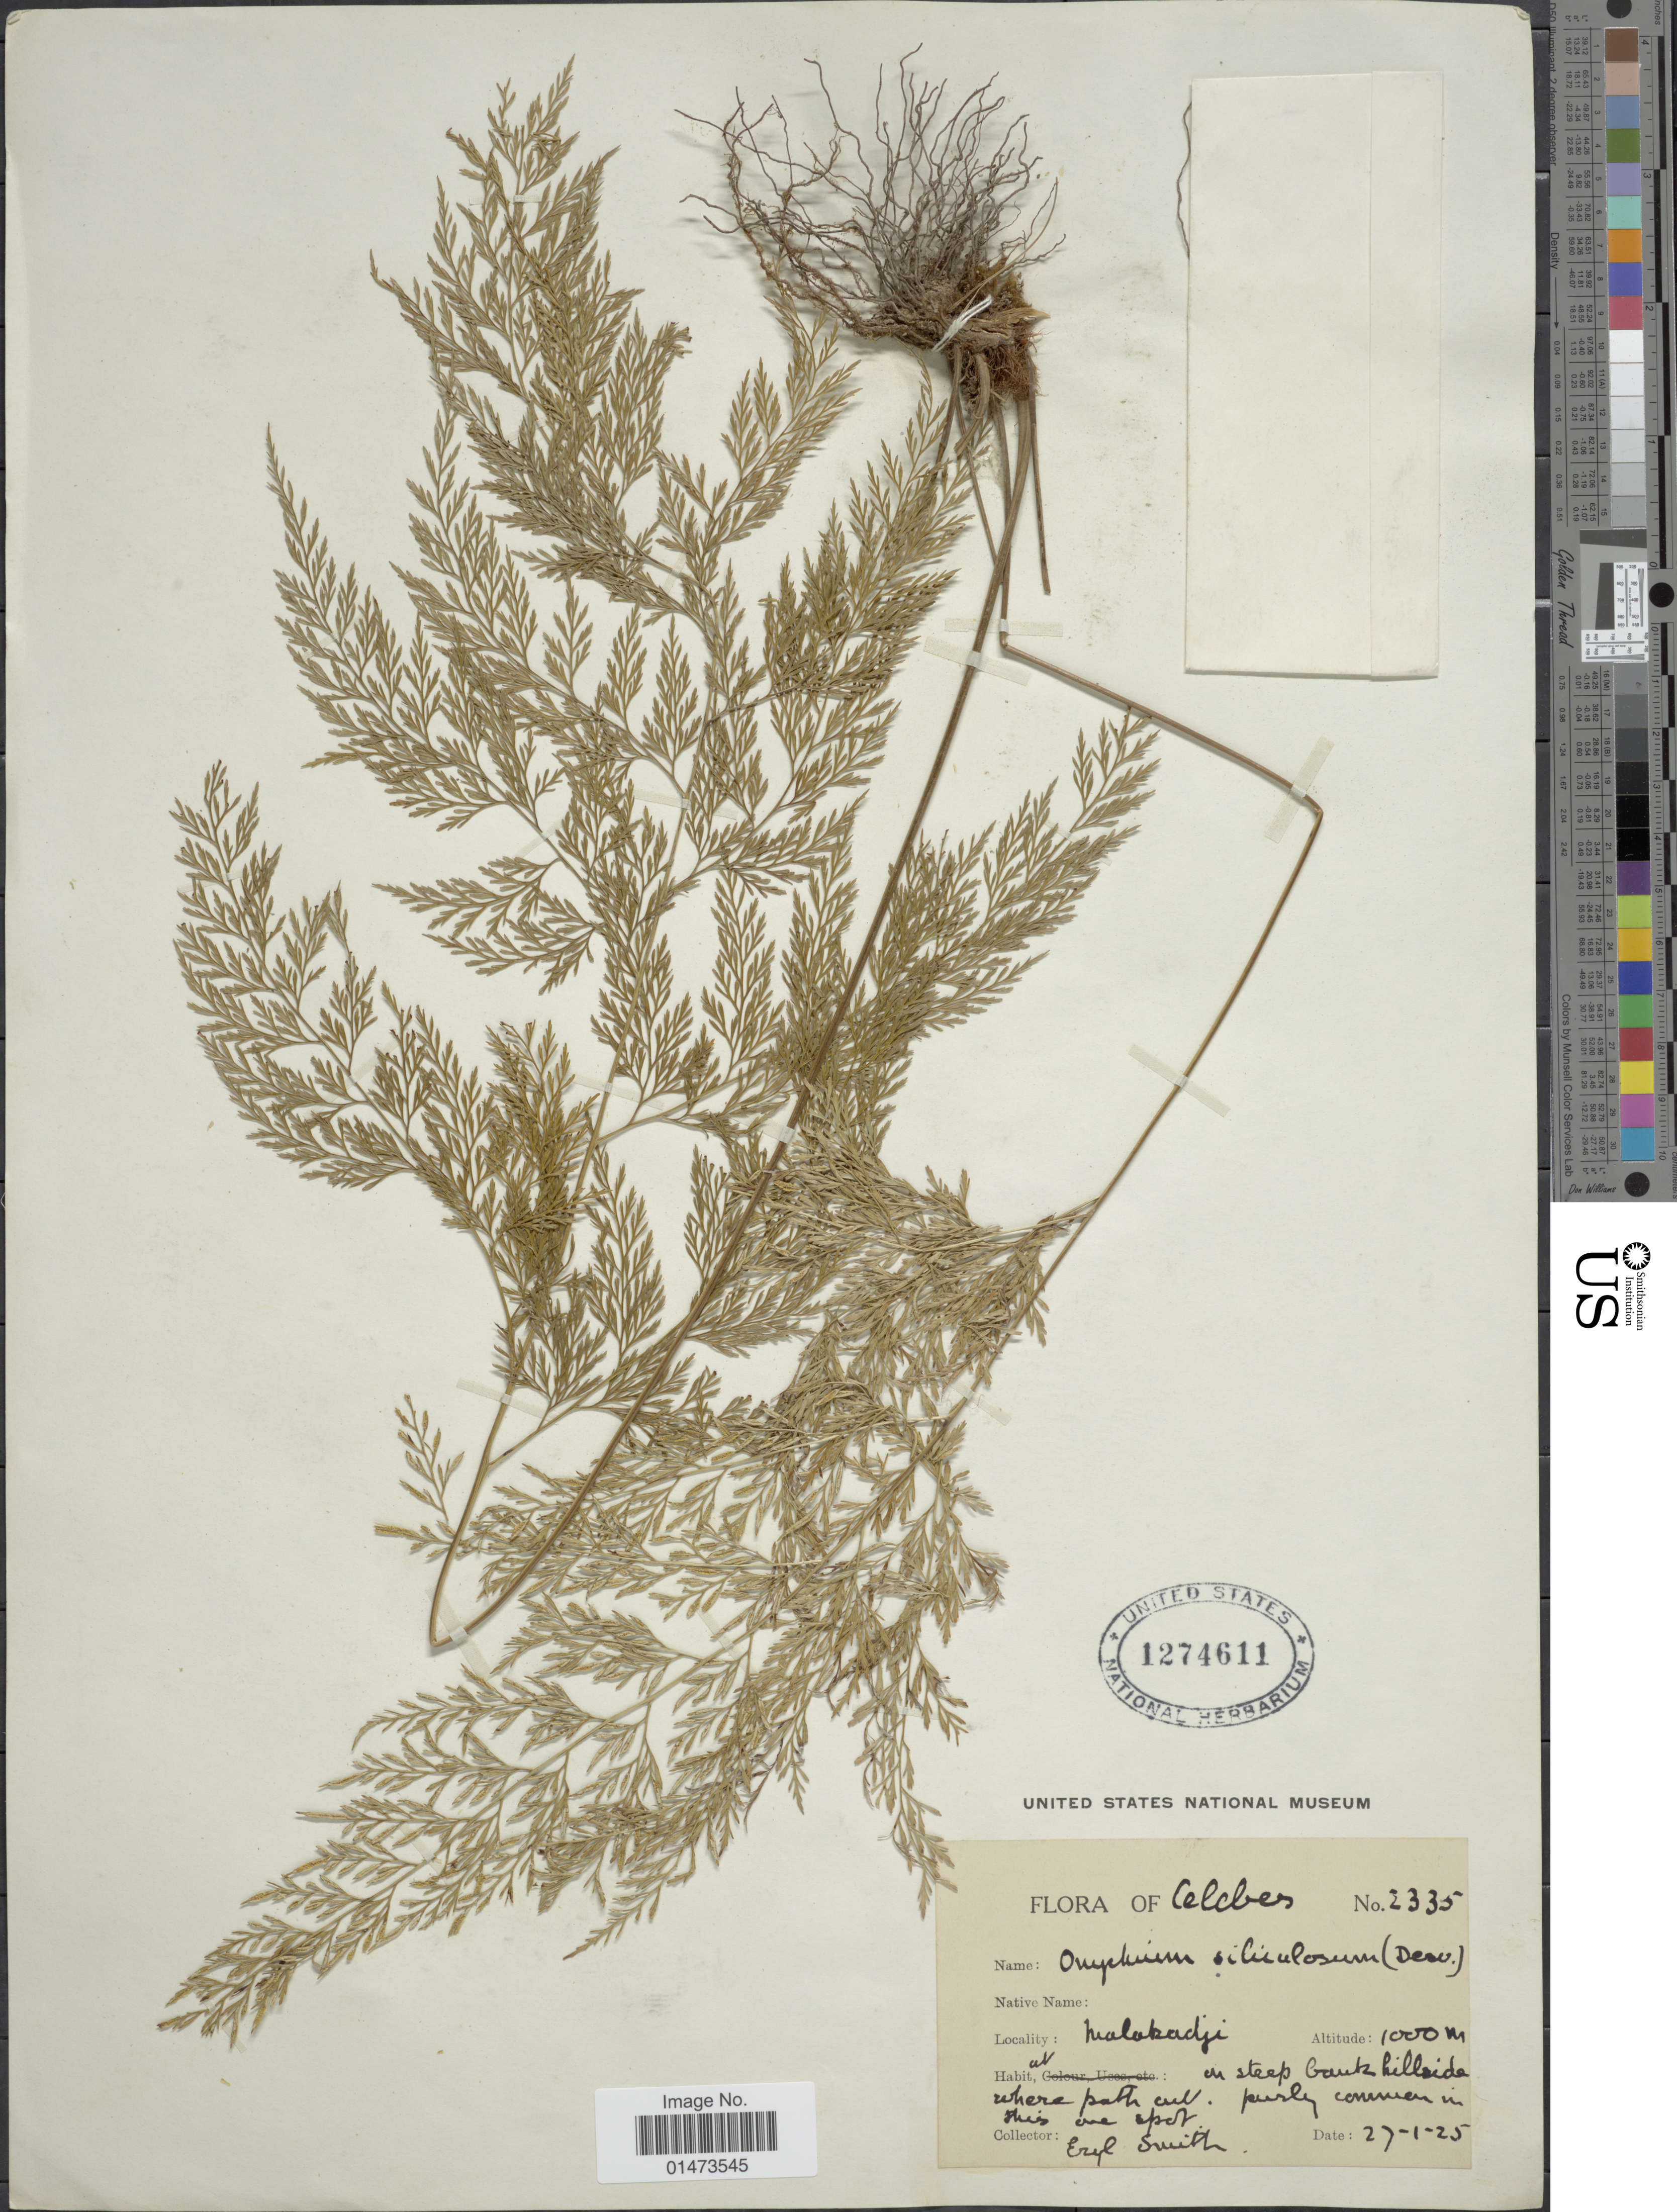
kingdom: Plantae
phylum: Tracheophyta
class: Polypodiopsida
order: Polypodiales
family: Pteridaceae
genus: Onychium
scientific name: Onychium siliculosum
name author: (Desv.) C. Chr.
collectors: E. Smith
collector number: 2335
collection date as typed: Transcribed d/m/y: 27/1/25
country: Indonesia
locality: Celebes, Malakadjo, in steep Gautz hillside [interpreted]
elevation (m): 1000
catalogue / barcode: US 1274611